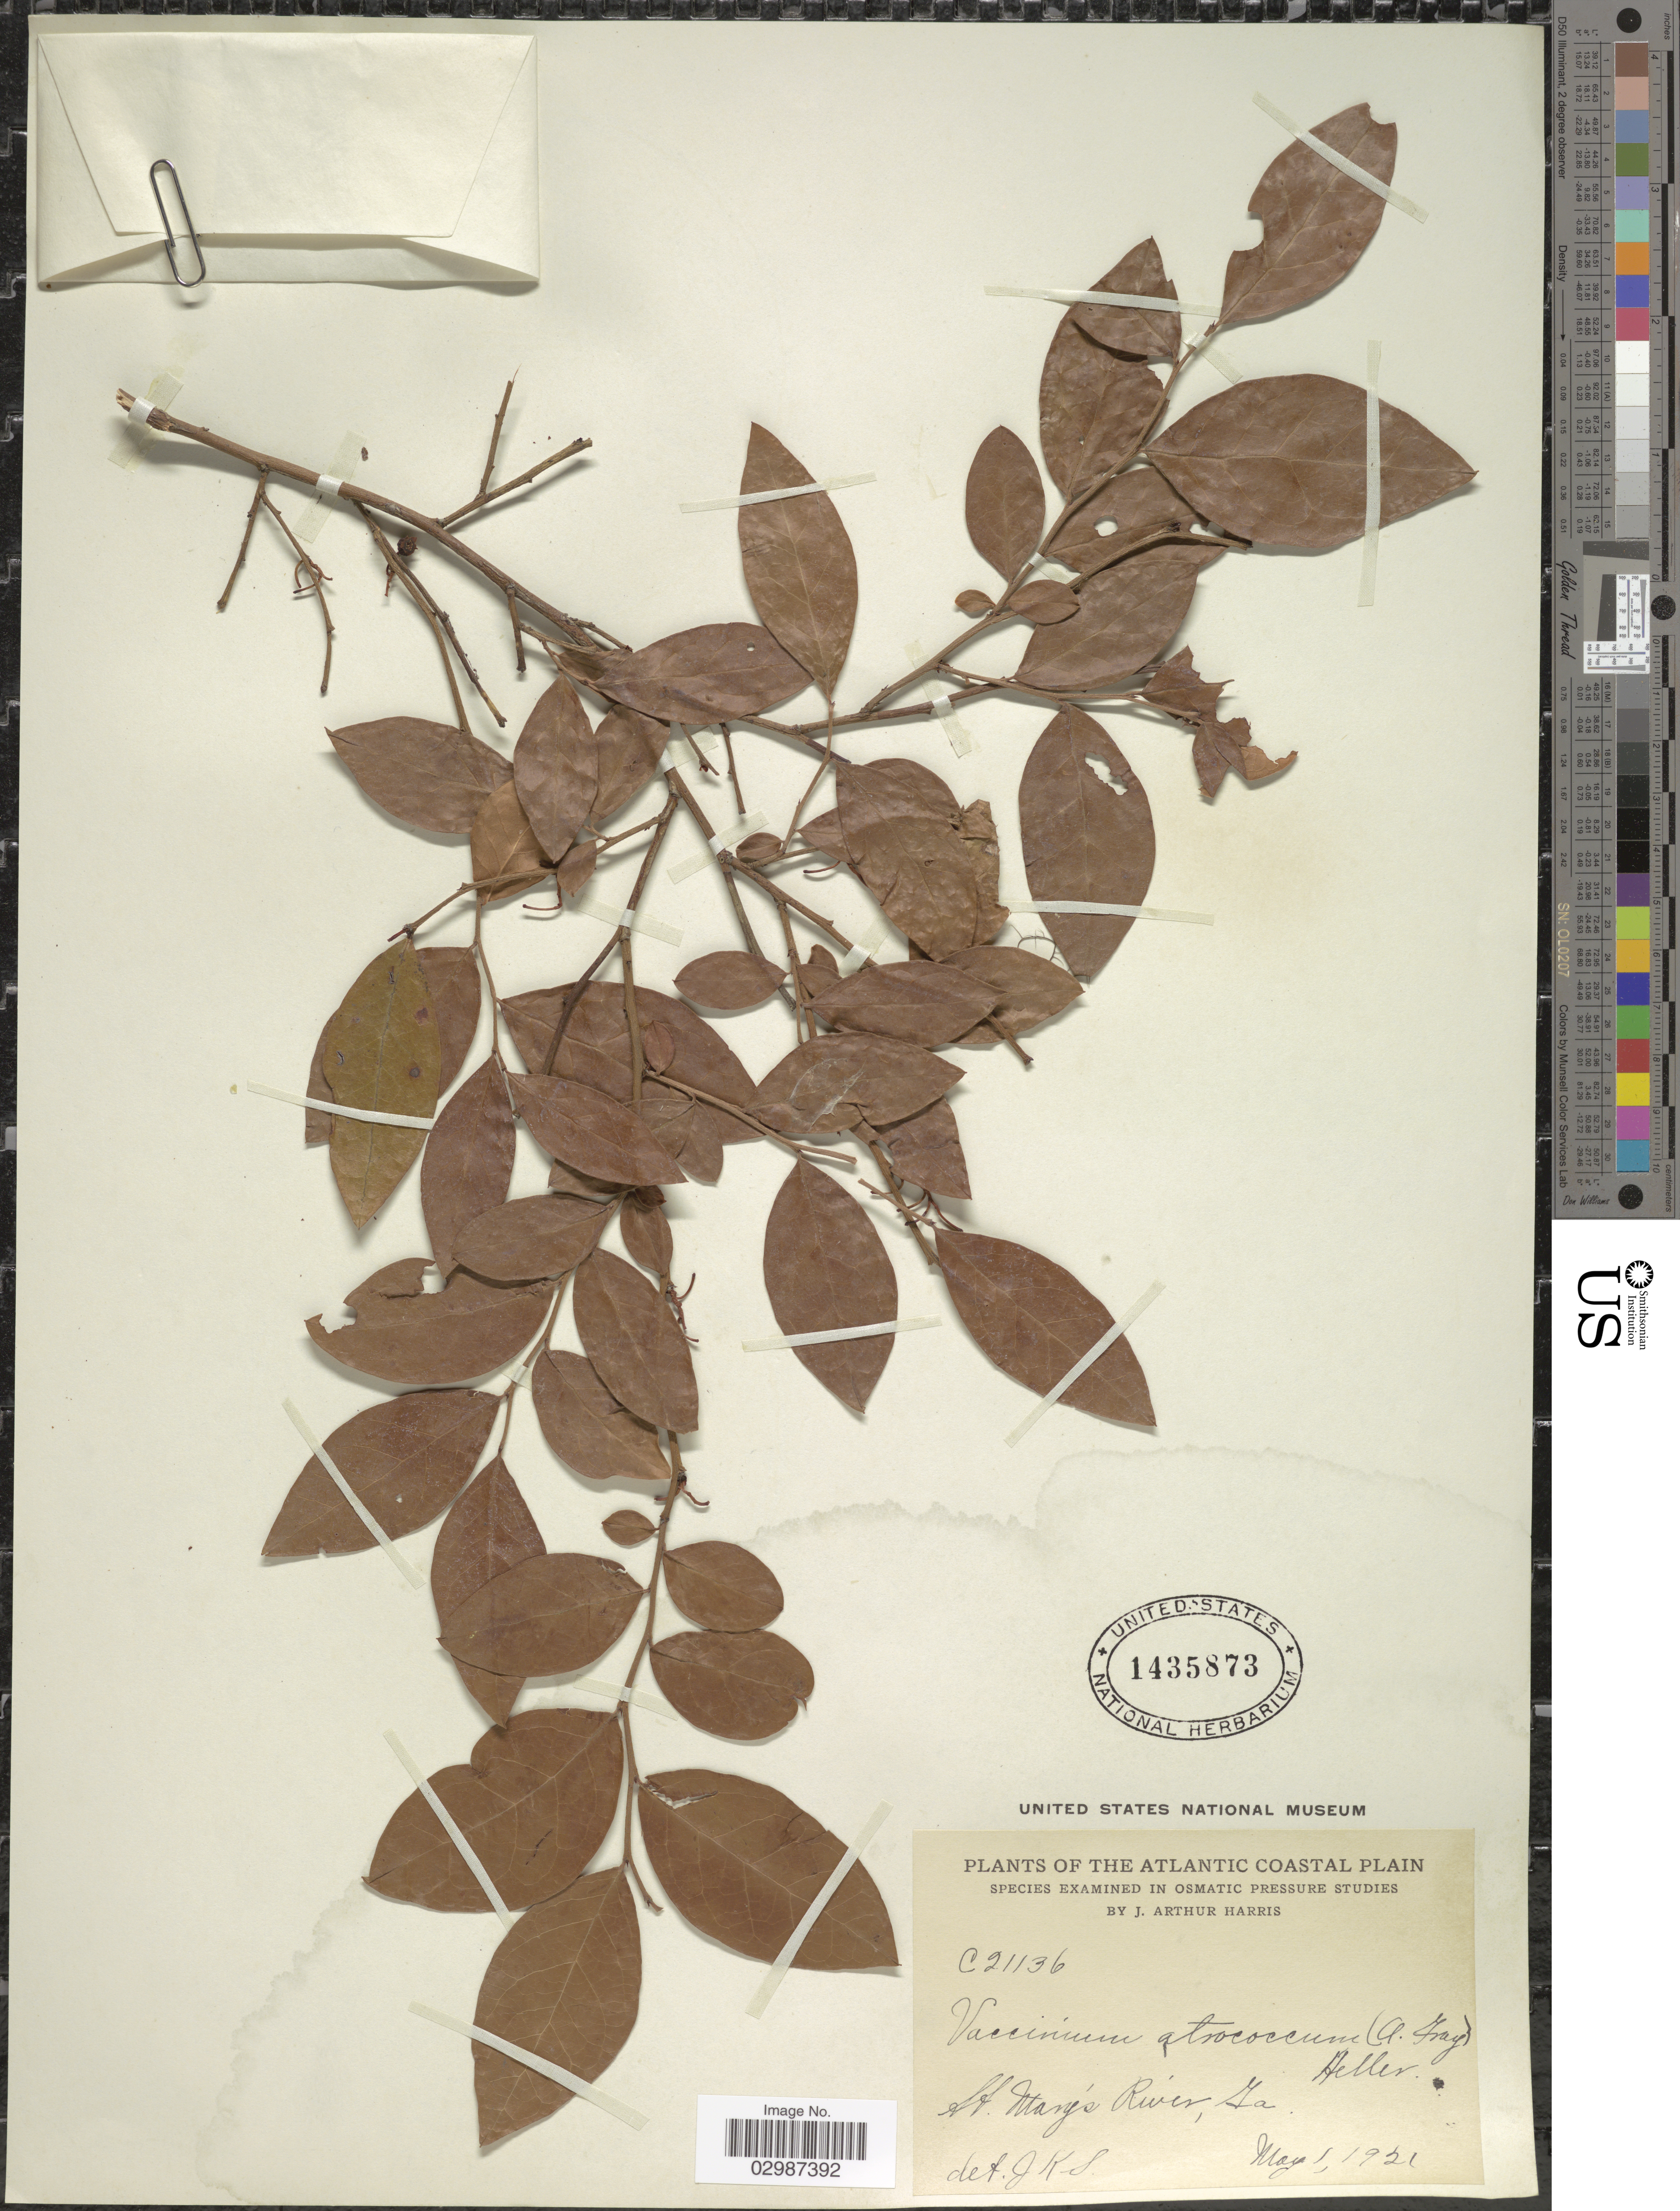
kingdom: Plantae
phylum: Tracheophyta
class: Magnoliopsida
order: Ericales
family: Ericaceae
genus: Vaccinium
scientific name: Vaccinium atrococcum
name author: (A. Gray) A. Heller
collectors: J. A. Harris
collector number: C21136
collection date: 1921-05-01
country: United States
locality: The Atlantic Coastal Plain, St. Mary's River.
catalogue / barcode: US 1435873